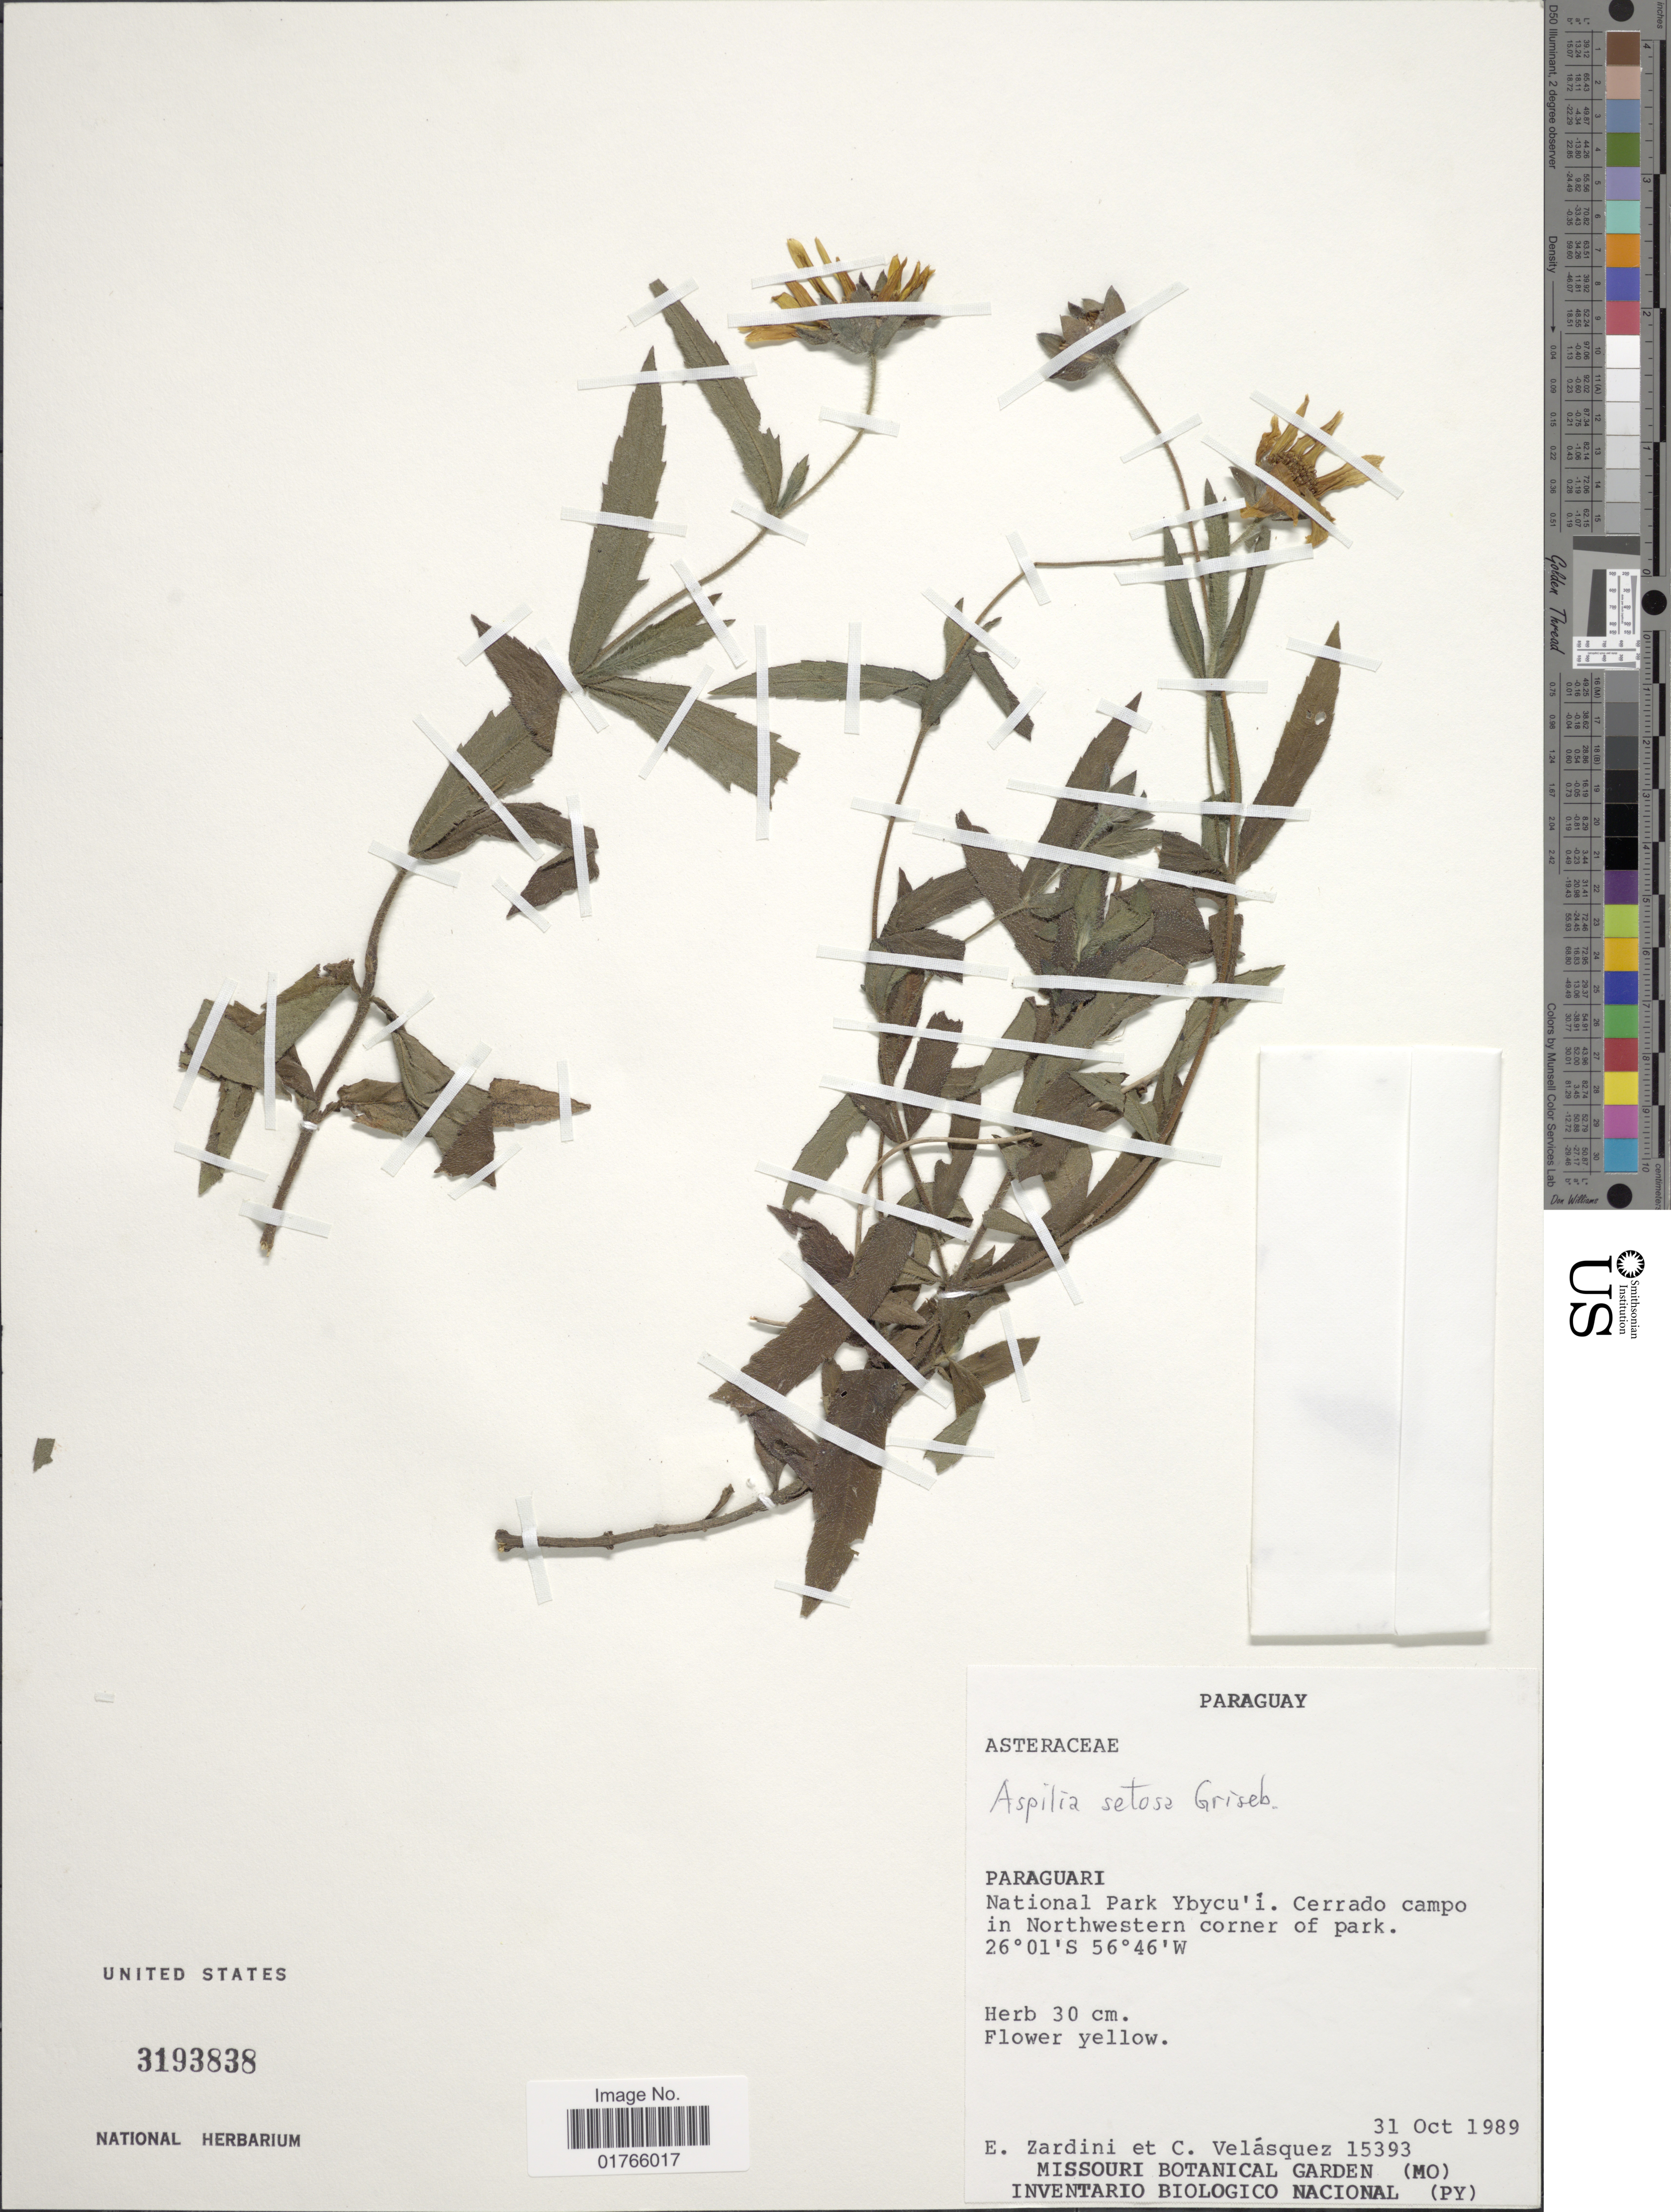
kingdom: Plantae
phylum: Tracheophyta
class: Magnoliopsida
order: Asterales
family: Asteraceae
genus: Aspilia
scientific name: Aspilia setosa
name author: Griseb.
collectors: E. M. Zardini & C. Velásquez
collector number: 15393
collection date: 1989-10-31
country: Paraguay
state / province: Paraguari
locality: National Park Ybycu'i, Cerrado campo in Northwestern corner of park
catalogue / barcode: US 3193838